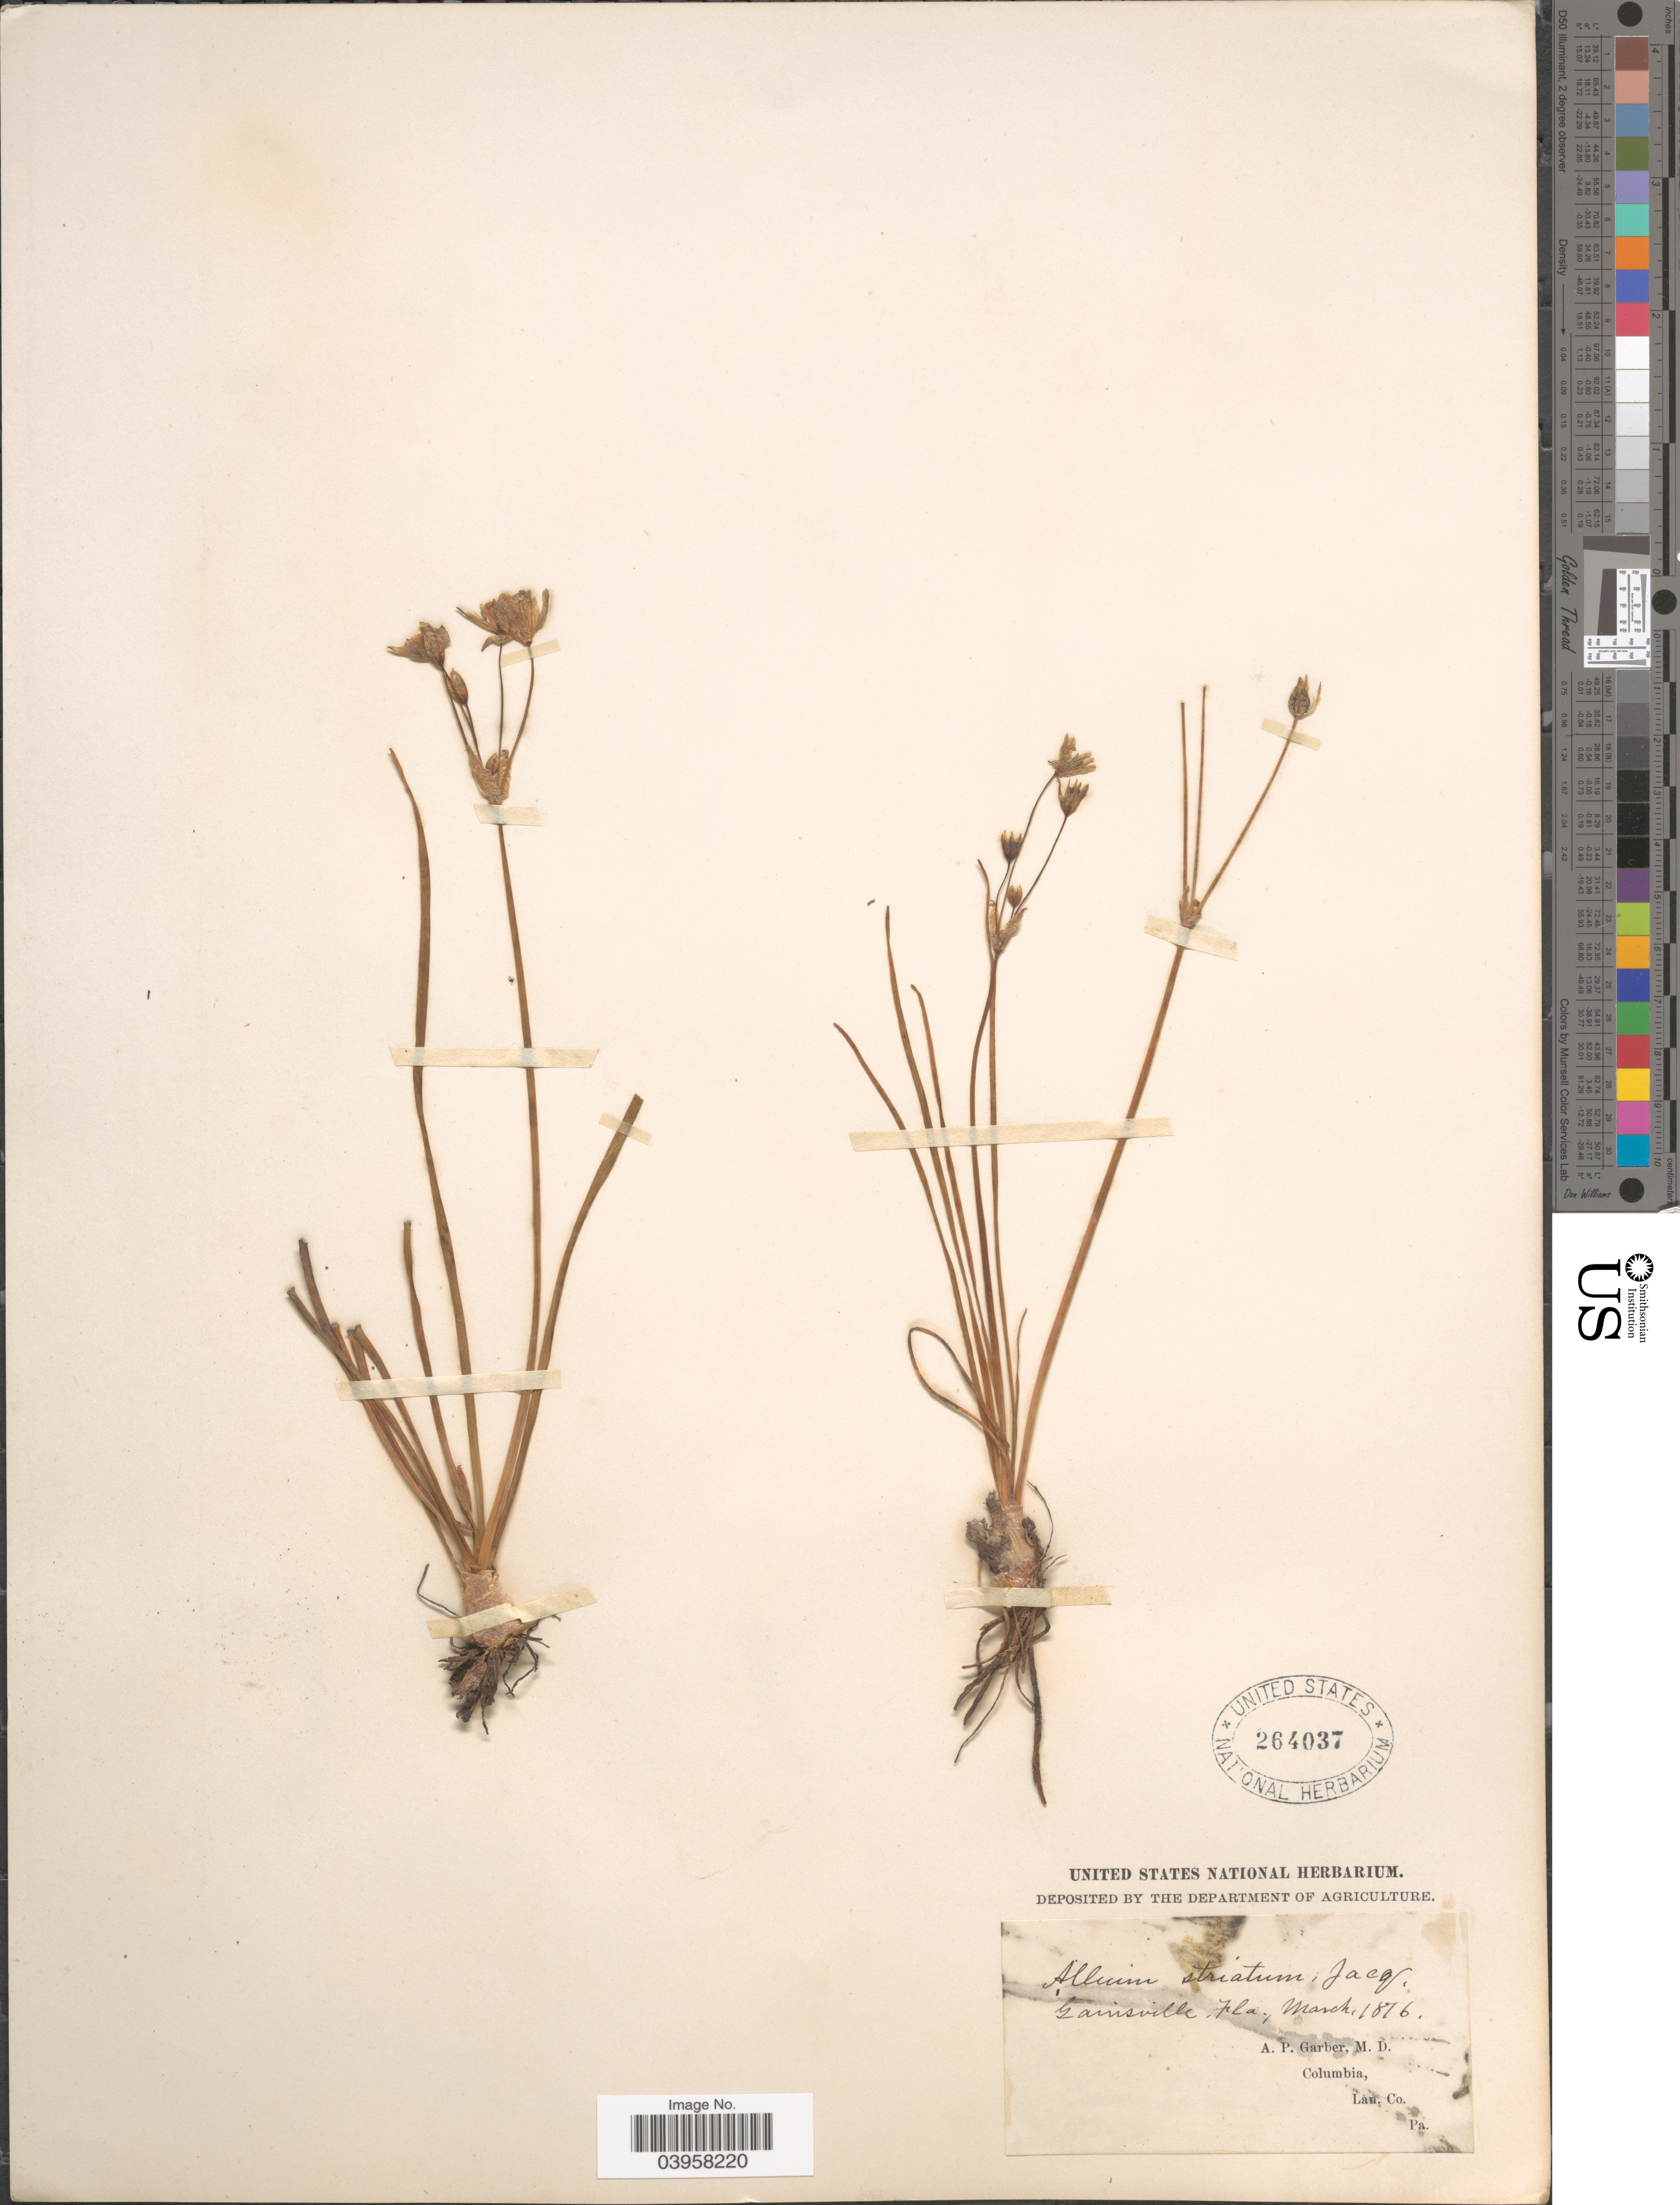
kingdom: Plantae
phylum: Tracheophyta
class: Liliopsida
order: Asparagales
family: Amaryllidaceae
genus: Nothoscordum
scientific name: Nothoscordum bivalve var. bivalve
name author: (L.) Britton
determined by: Strong, Mark T., (BOT), Smithsonian Institution - National Museum of Natural History (UNITED STATES)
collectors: A. P. Garber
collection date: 1876-03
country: United States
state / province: Florida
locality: Gainsville.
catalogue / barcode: US 264037